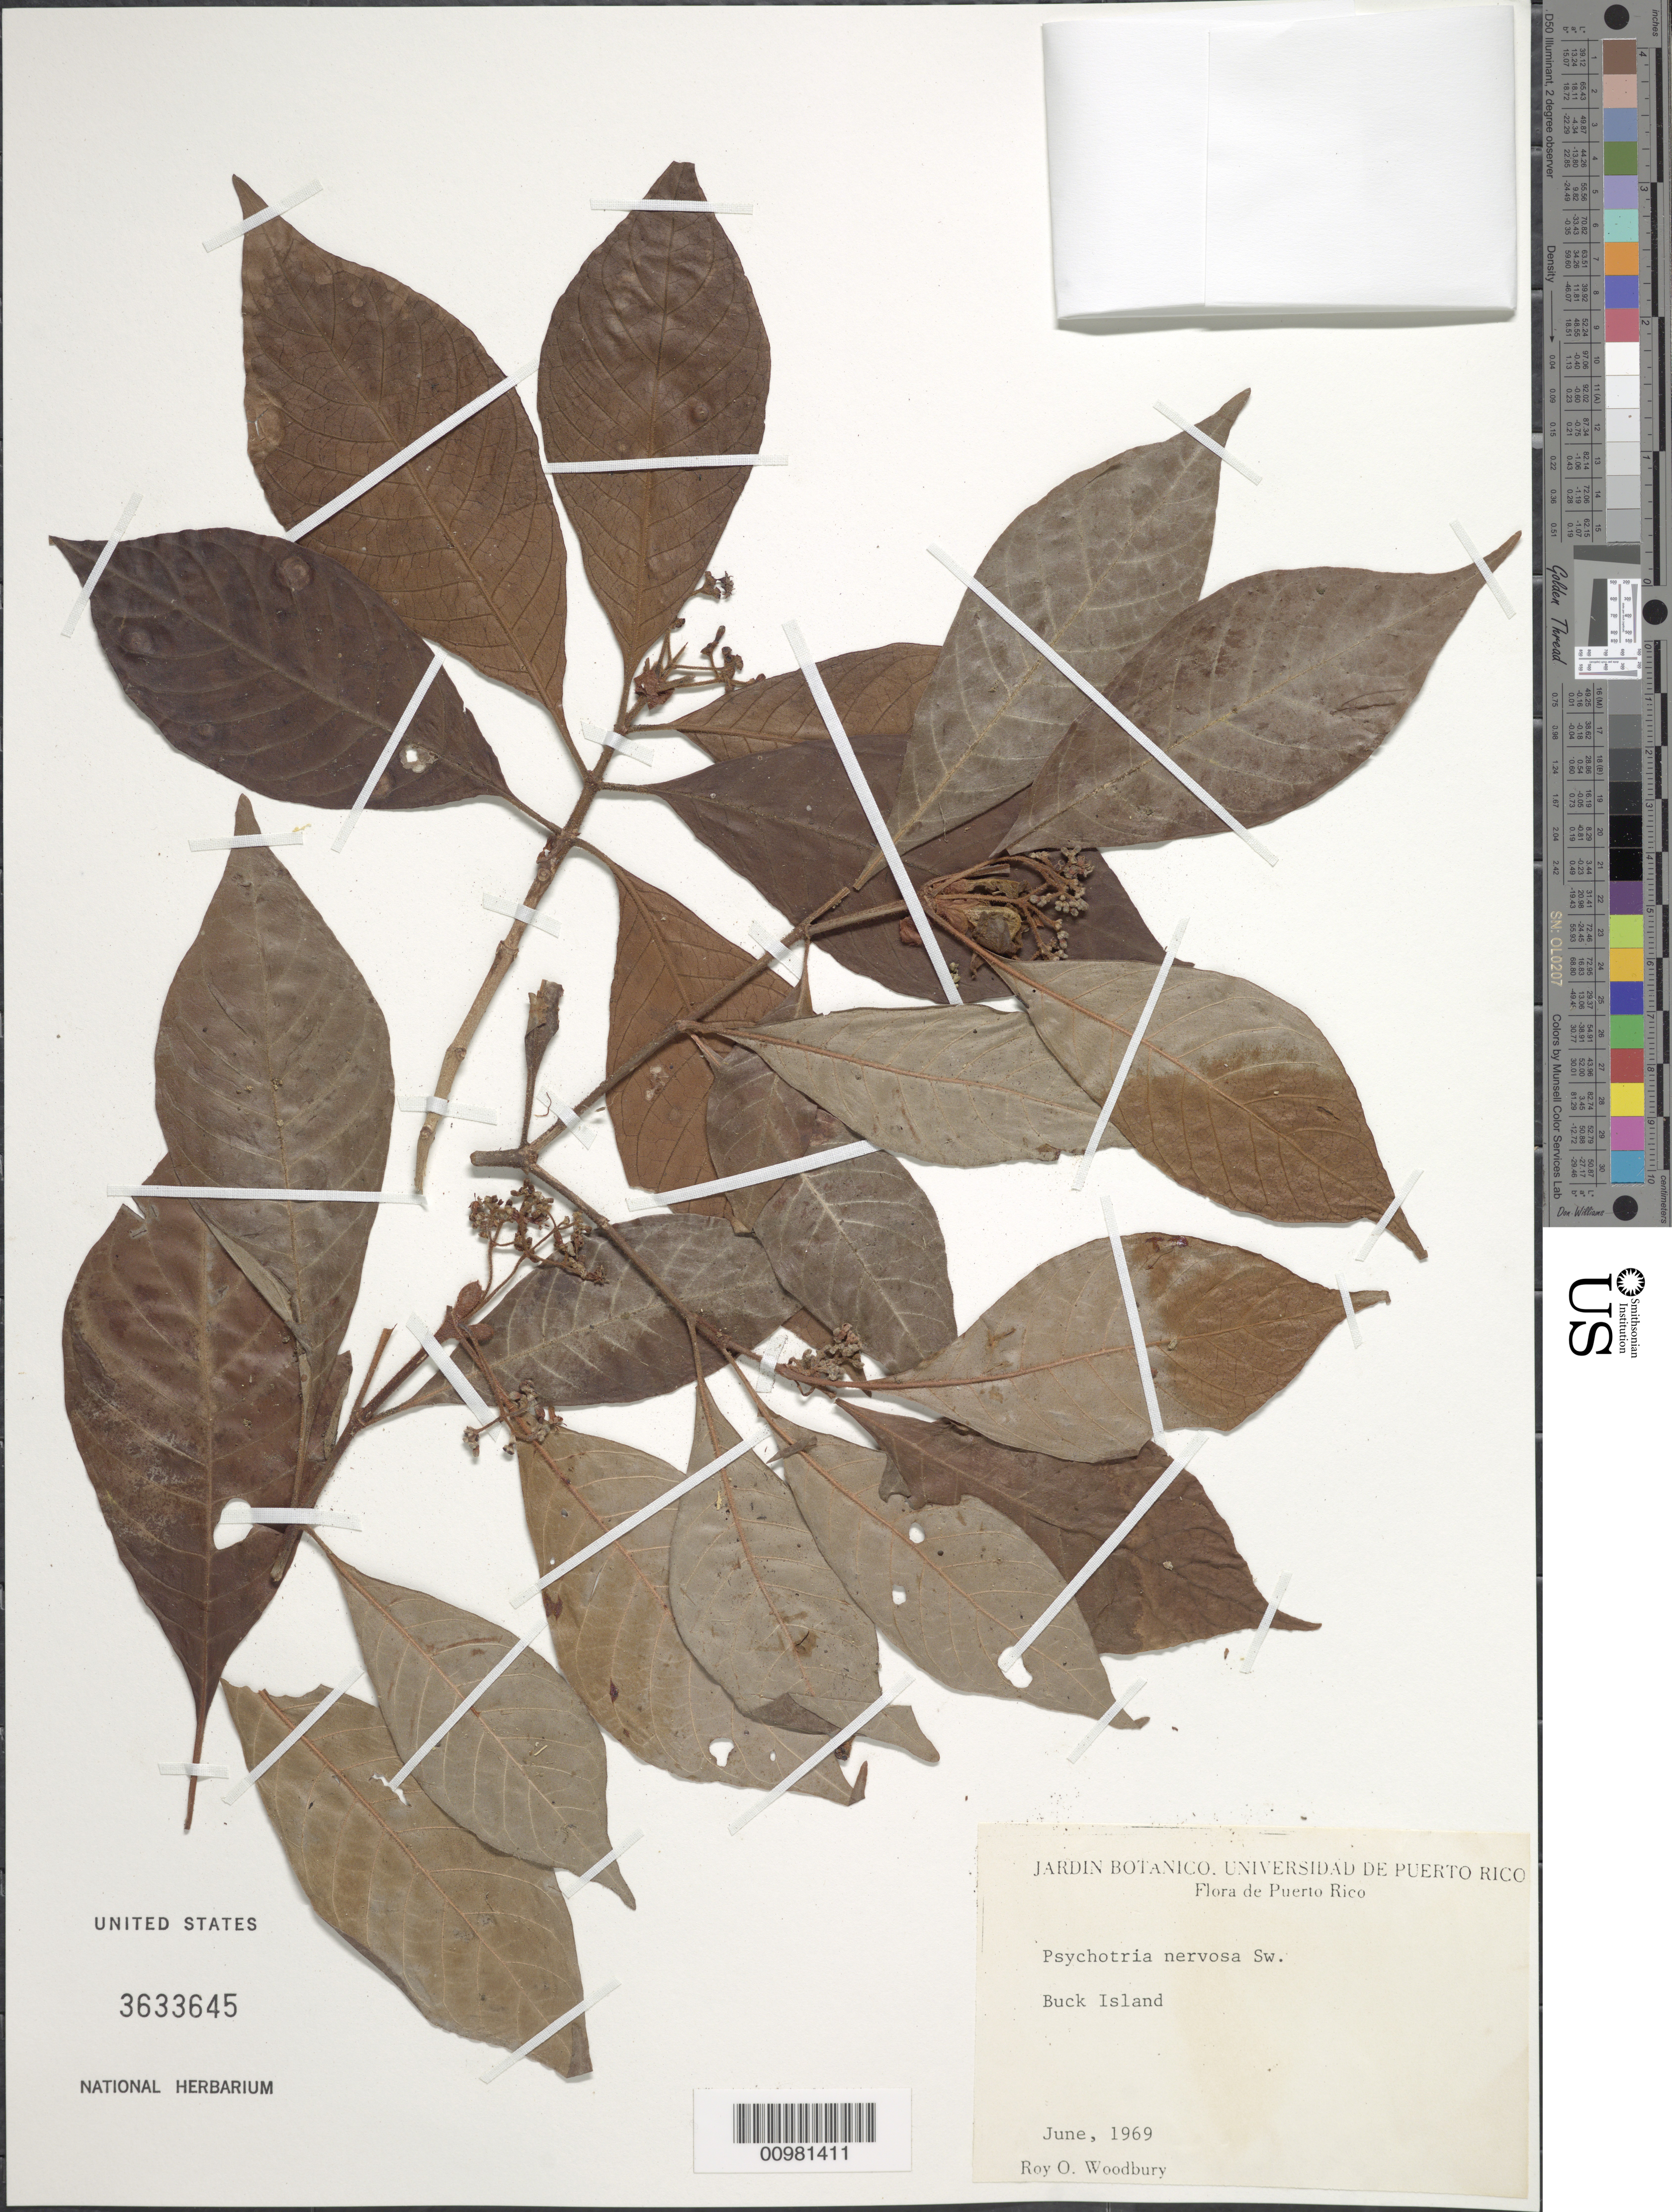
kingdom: Plantae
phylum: Tracheophyta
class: Magnoliopsida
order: Gentianales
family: Rubiaceae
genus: Psychotria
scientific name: Psychotria nervosa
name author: Sw.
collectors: R. O. Woodbury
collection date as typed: Jun 1969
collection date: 1969-06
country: Puerto Rico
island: Buck I.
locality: Buck Island.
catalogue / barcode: US 3633645